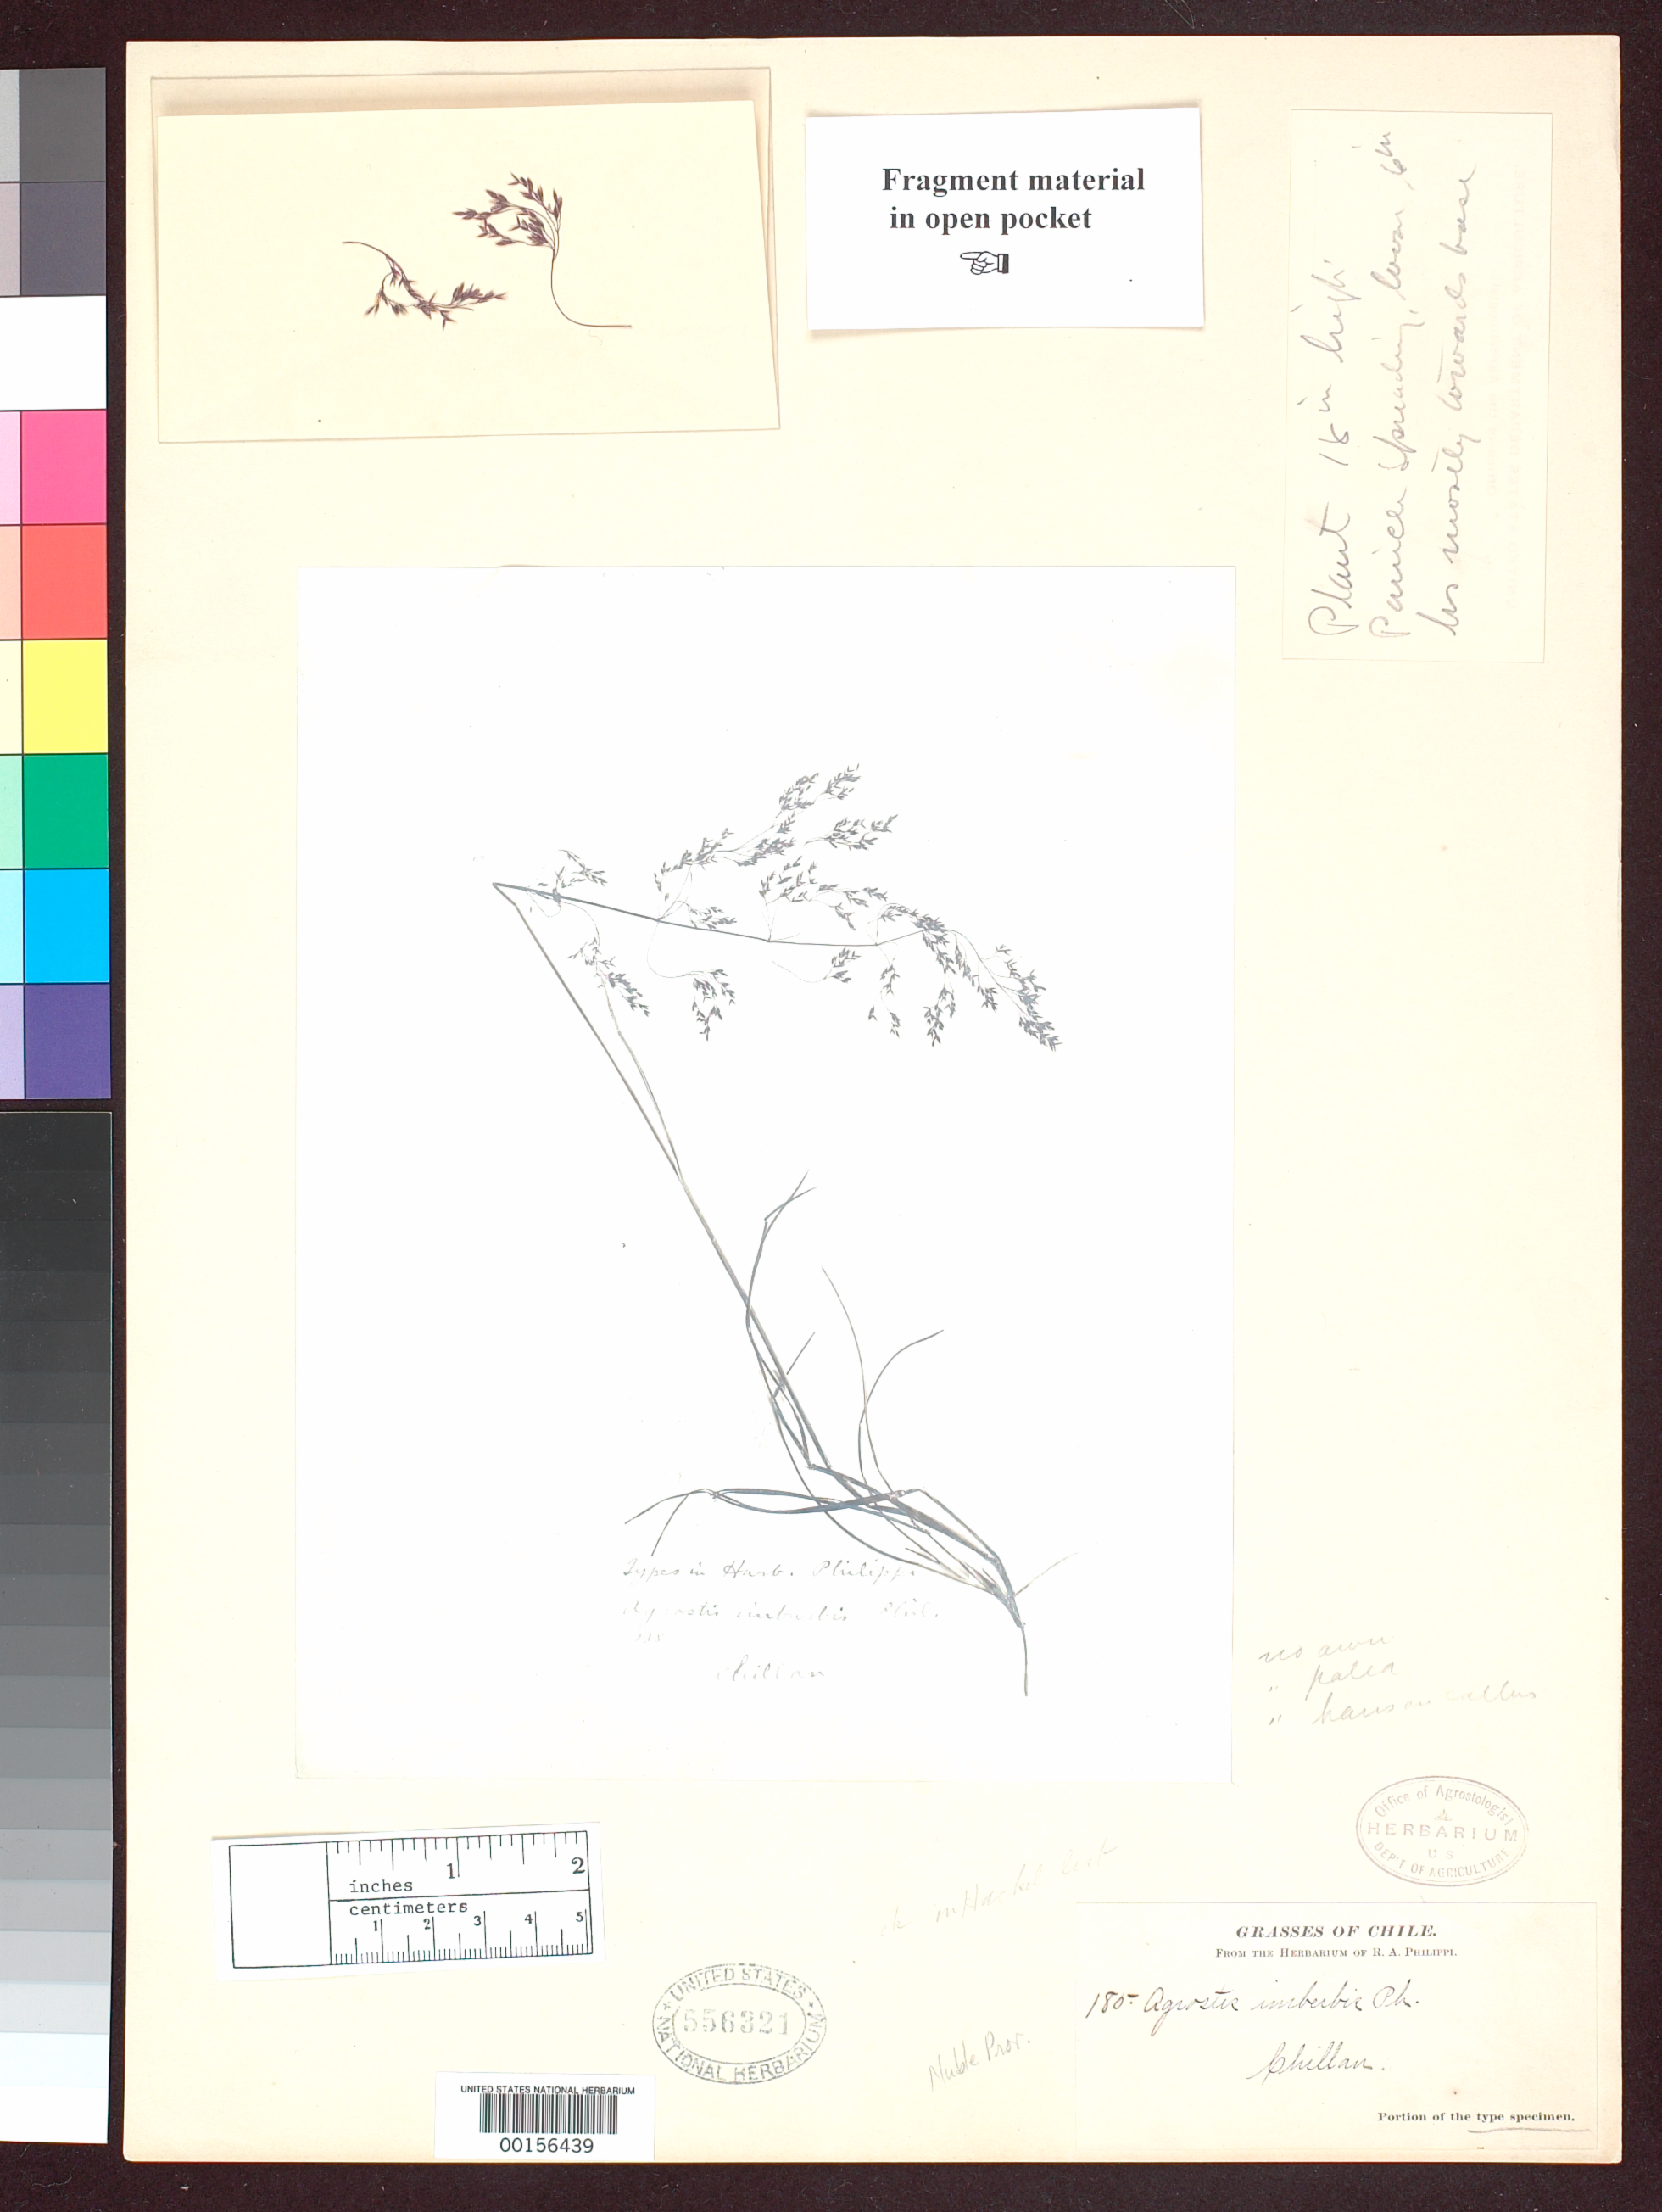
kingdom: Plantae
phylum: Tracheophyta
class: Liliopsida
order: Poales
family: Poaceae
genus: Agrostis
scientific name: Agrostis imberbis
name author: Phil.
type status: Type Fragment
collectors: R. A. Philippi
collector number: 185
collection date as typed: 1877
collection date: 1877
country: Chile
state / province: Bio-Bío (VIII)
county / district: Ñuble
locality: Near Chillan, valle de las Nieblas.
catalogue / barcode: US 556321